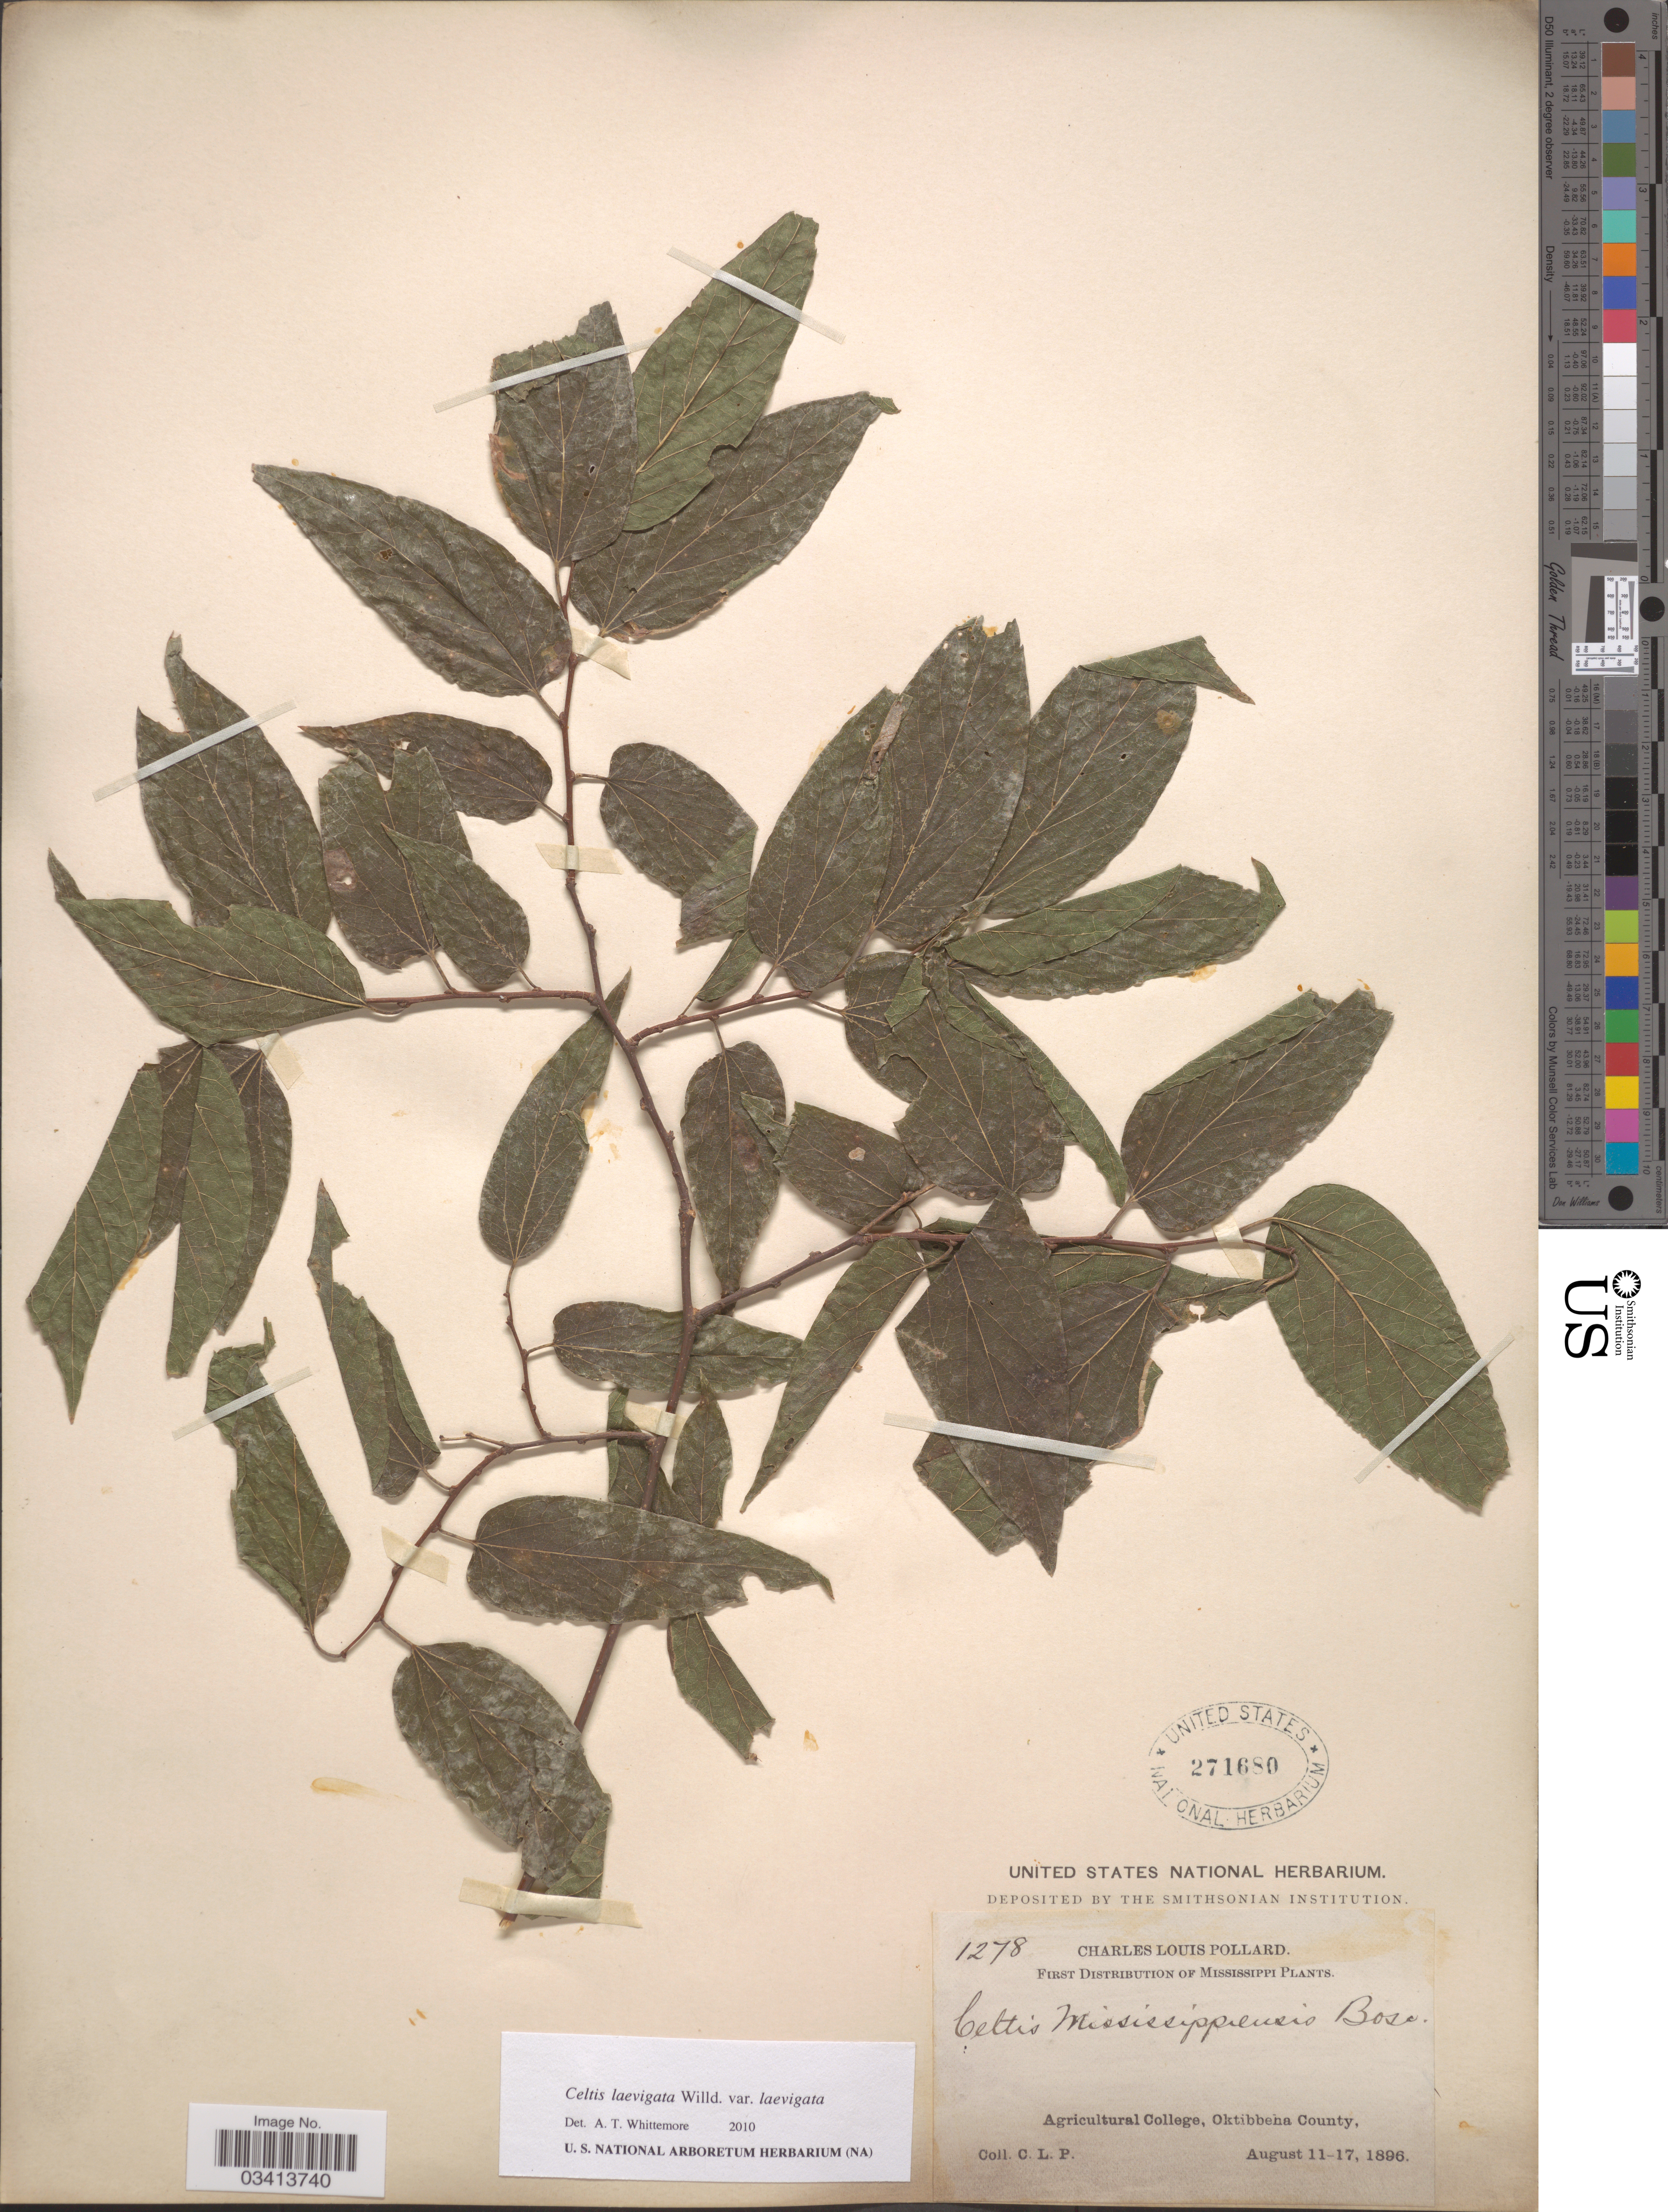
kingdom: Plantae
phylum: Tracheophyta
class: Magnoliopsida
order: Rosales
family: Cannabaceae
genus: Celtis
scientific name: Celtis laevigata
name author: Willd.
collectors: C. L. Pollard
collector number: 1278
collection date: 1896-08-11/1896-08-17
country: United States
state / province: Mississippi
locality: Agricultural College, Oktibbena County.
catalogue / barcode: US 271680